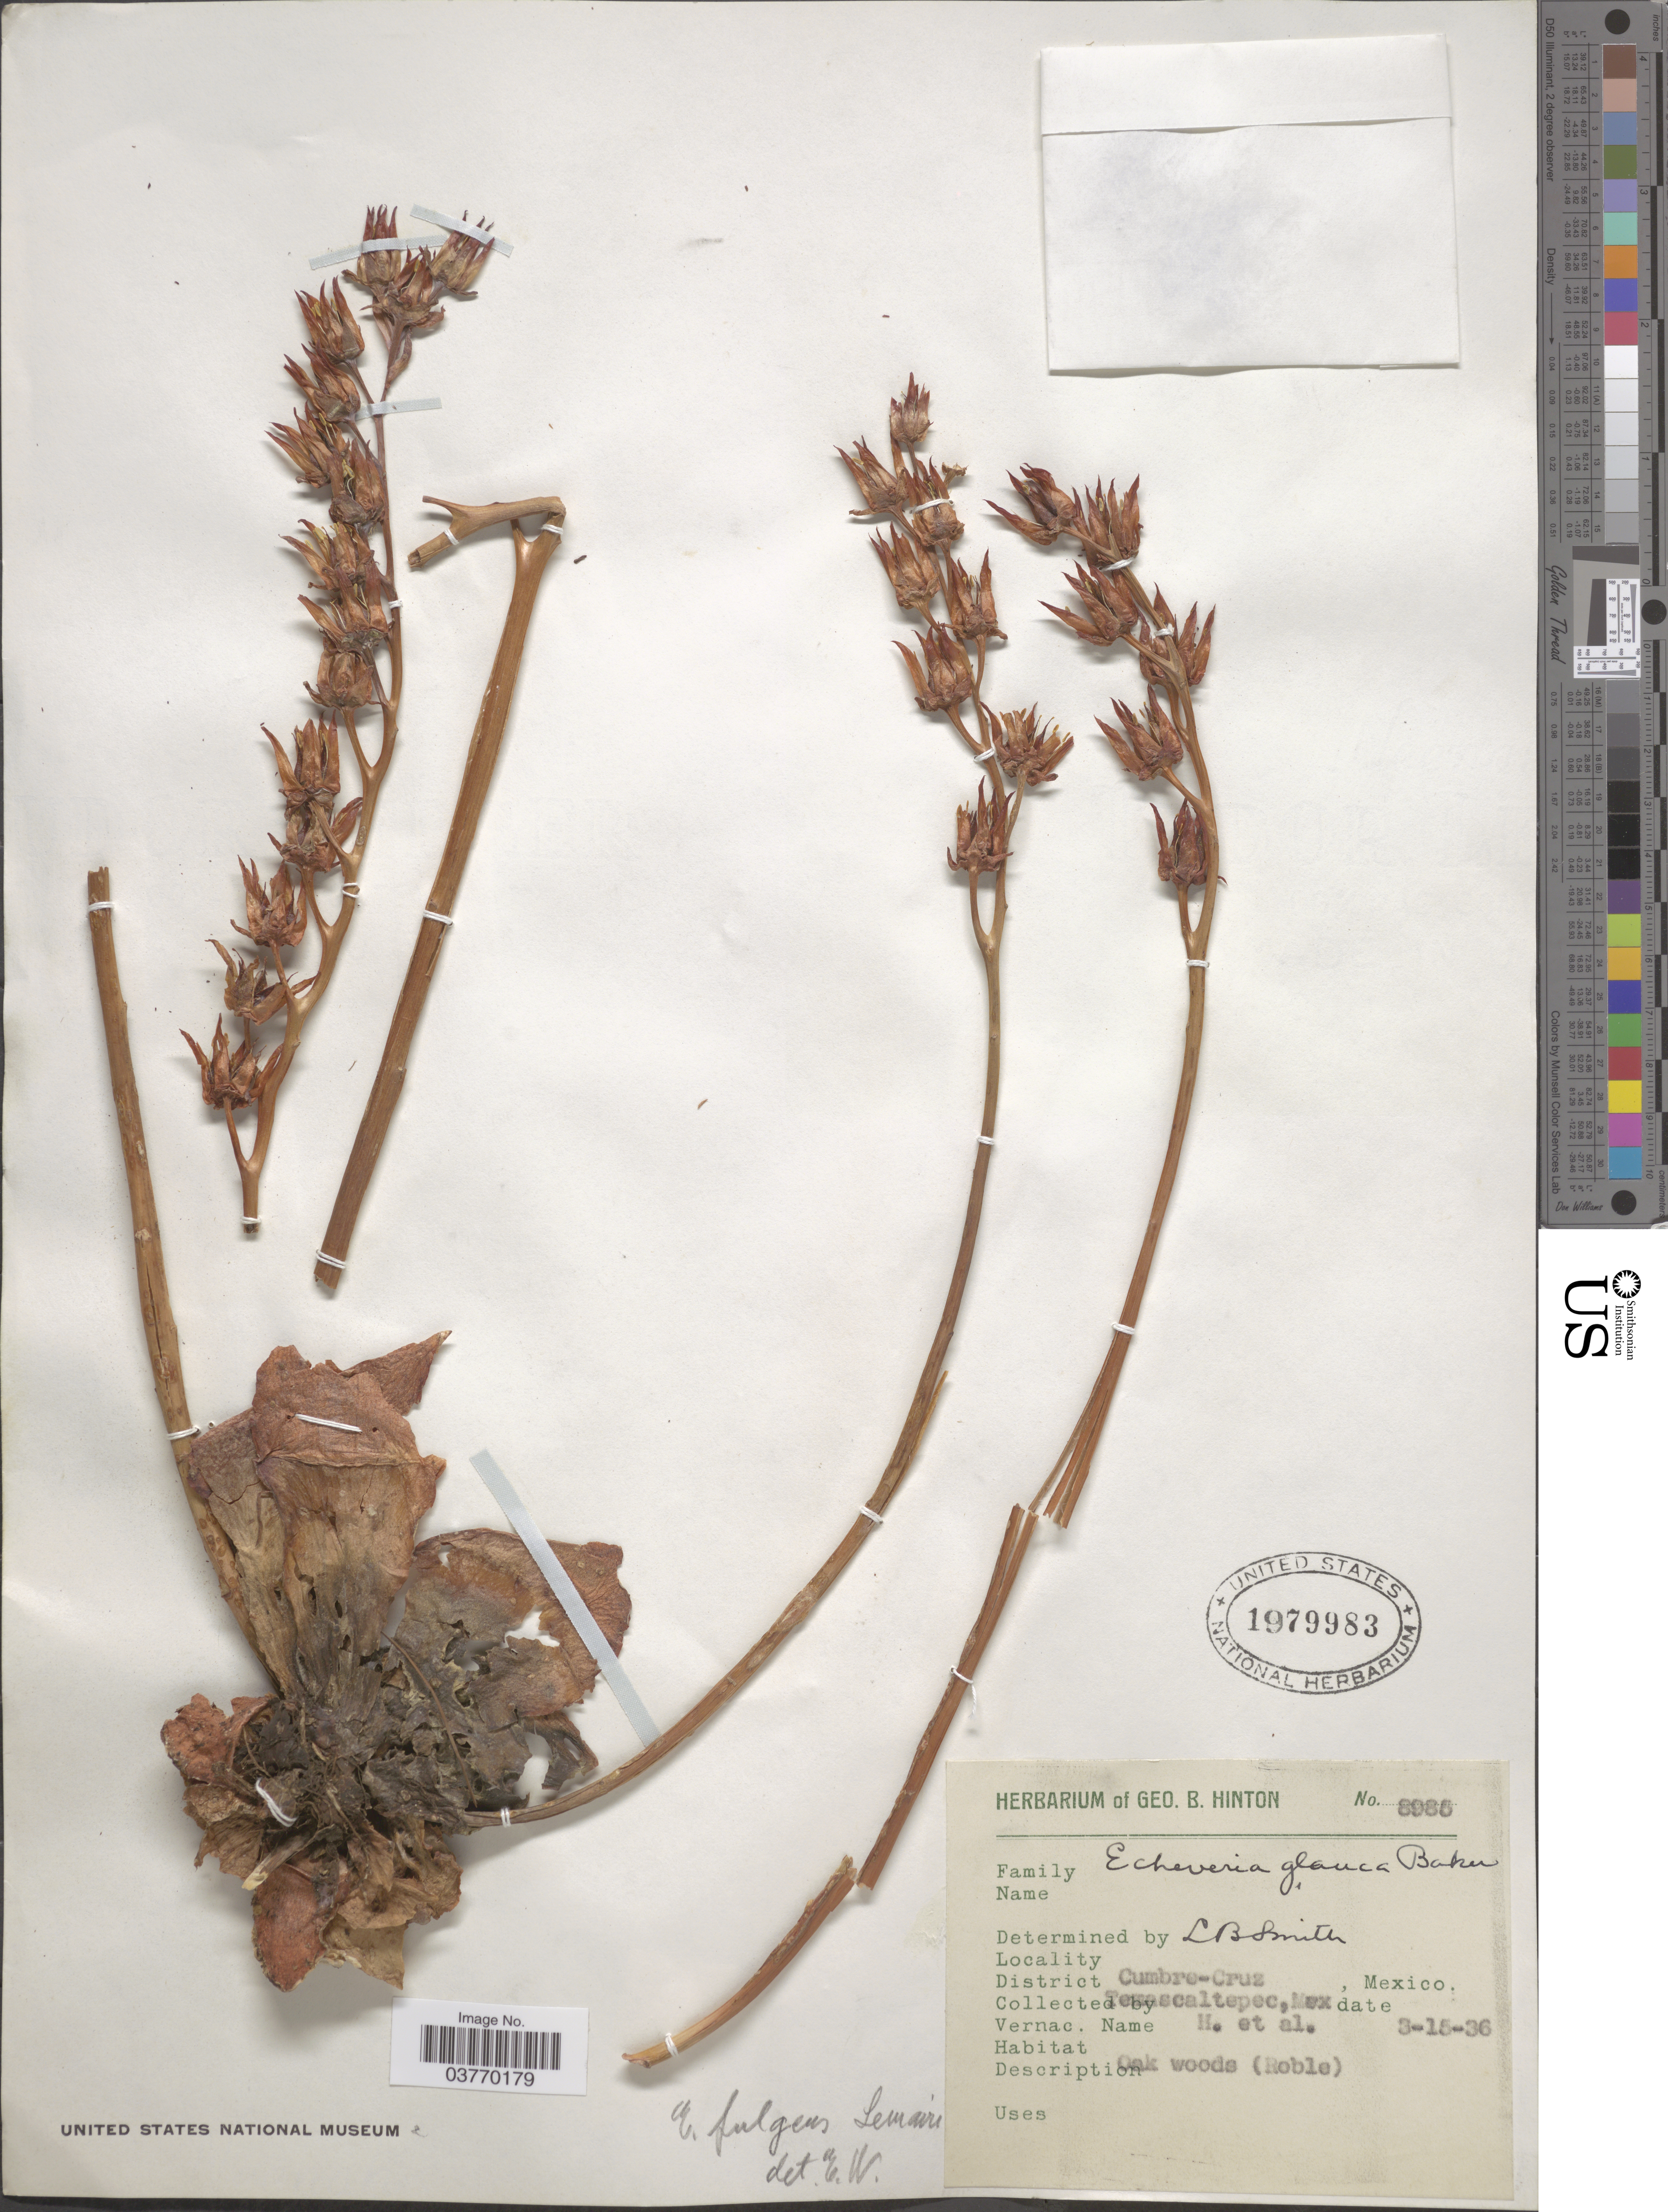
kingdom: Plantae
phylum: Tracheophyta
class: Magnoliopsida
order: Saxifragales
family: Crassulaceae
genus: Echeveria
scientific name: Echeveria fulgens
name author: Lem.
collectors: G. B. Hinton & et al.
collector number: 8985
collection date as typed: Transcribed d/m/y: 15/3/36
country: Mexico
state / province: México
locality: District Cumbre-Cruz. Temascaltepec.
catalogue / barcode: US 1979983